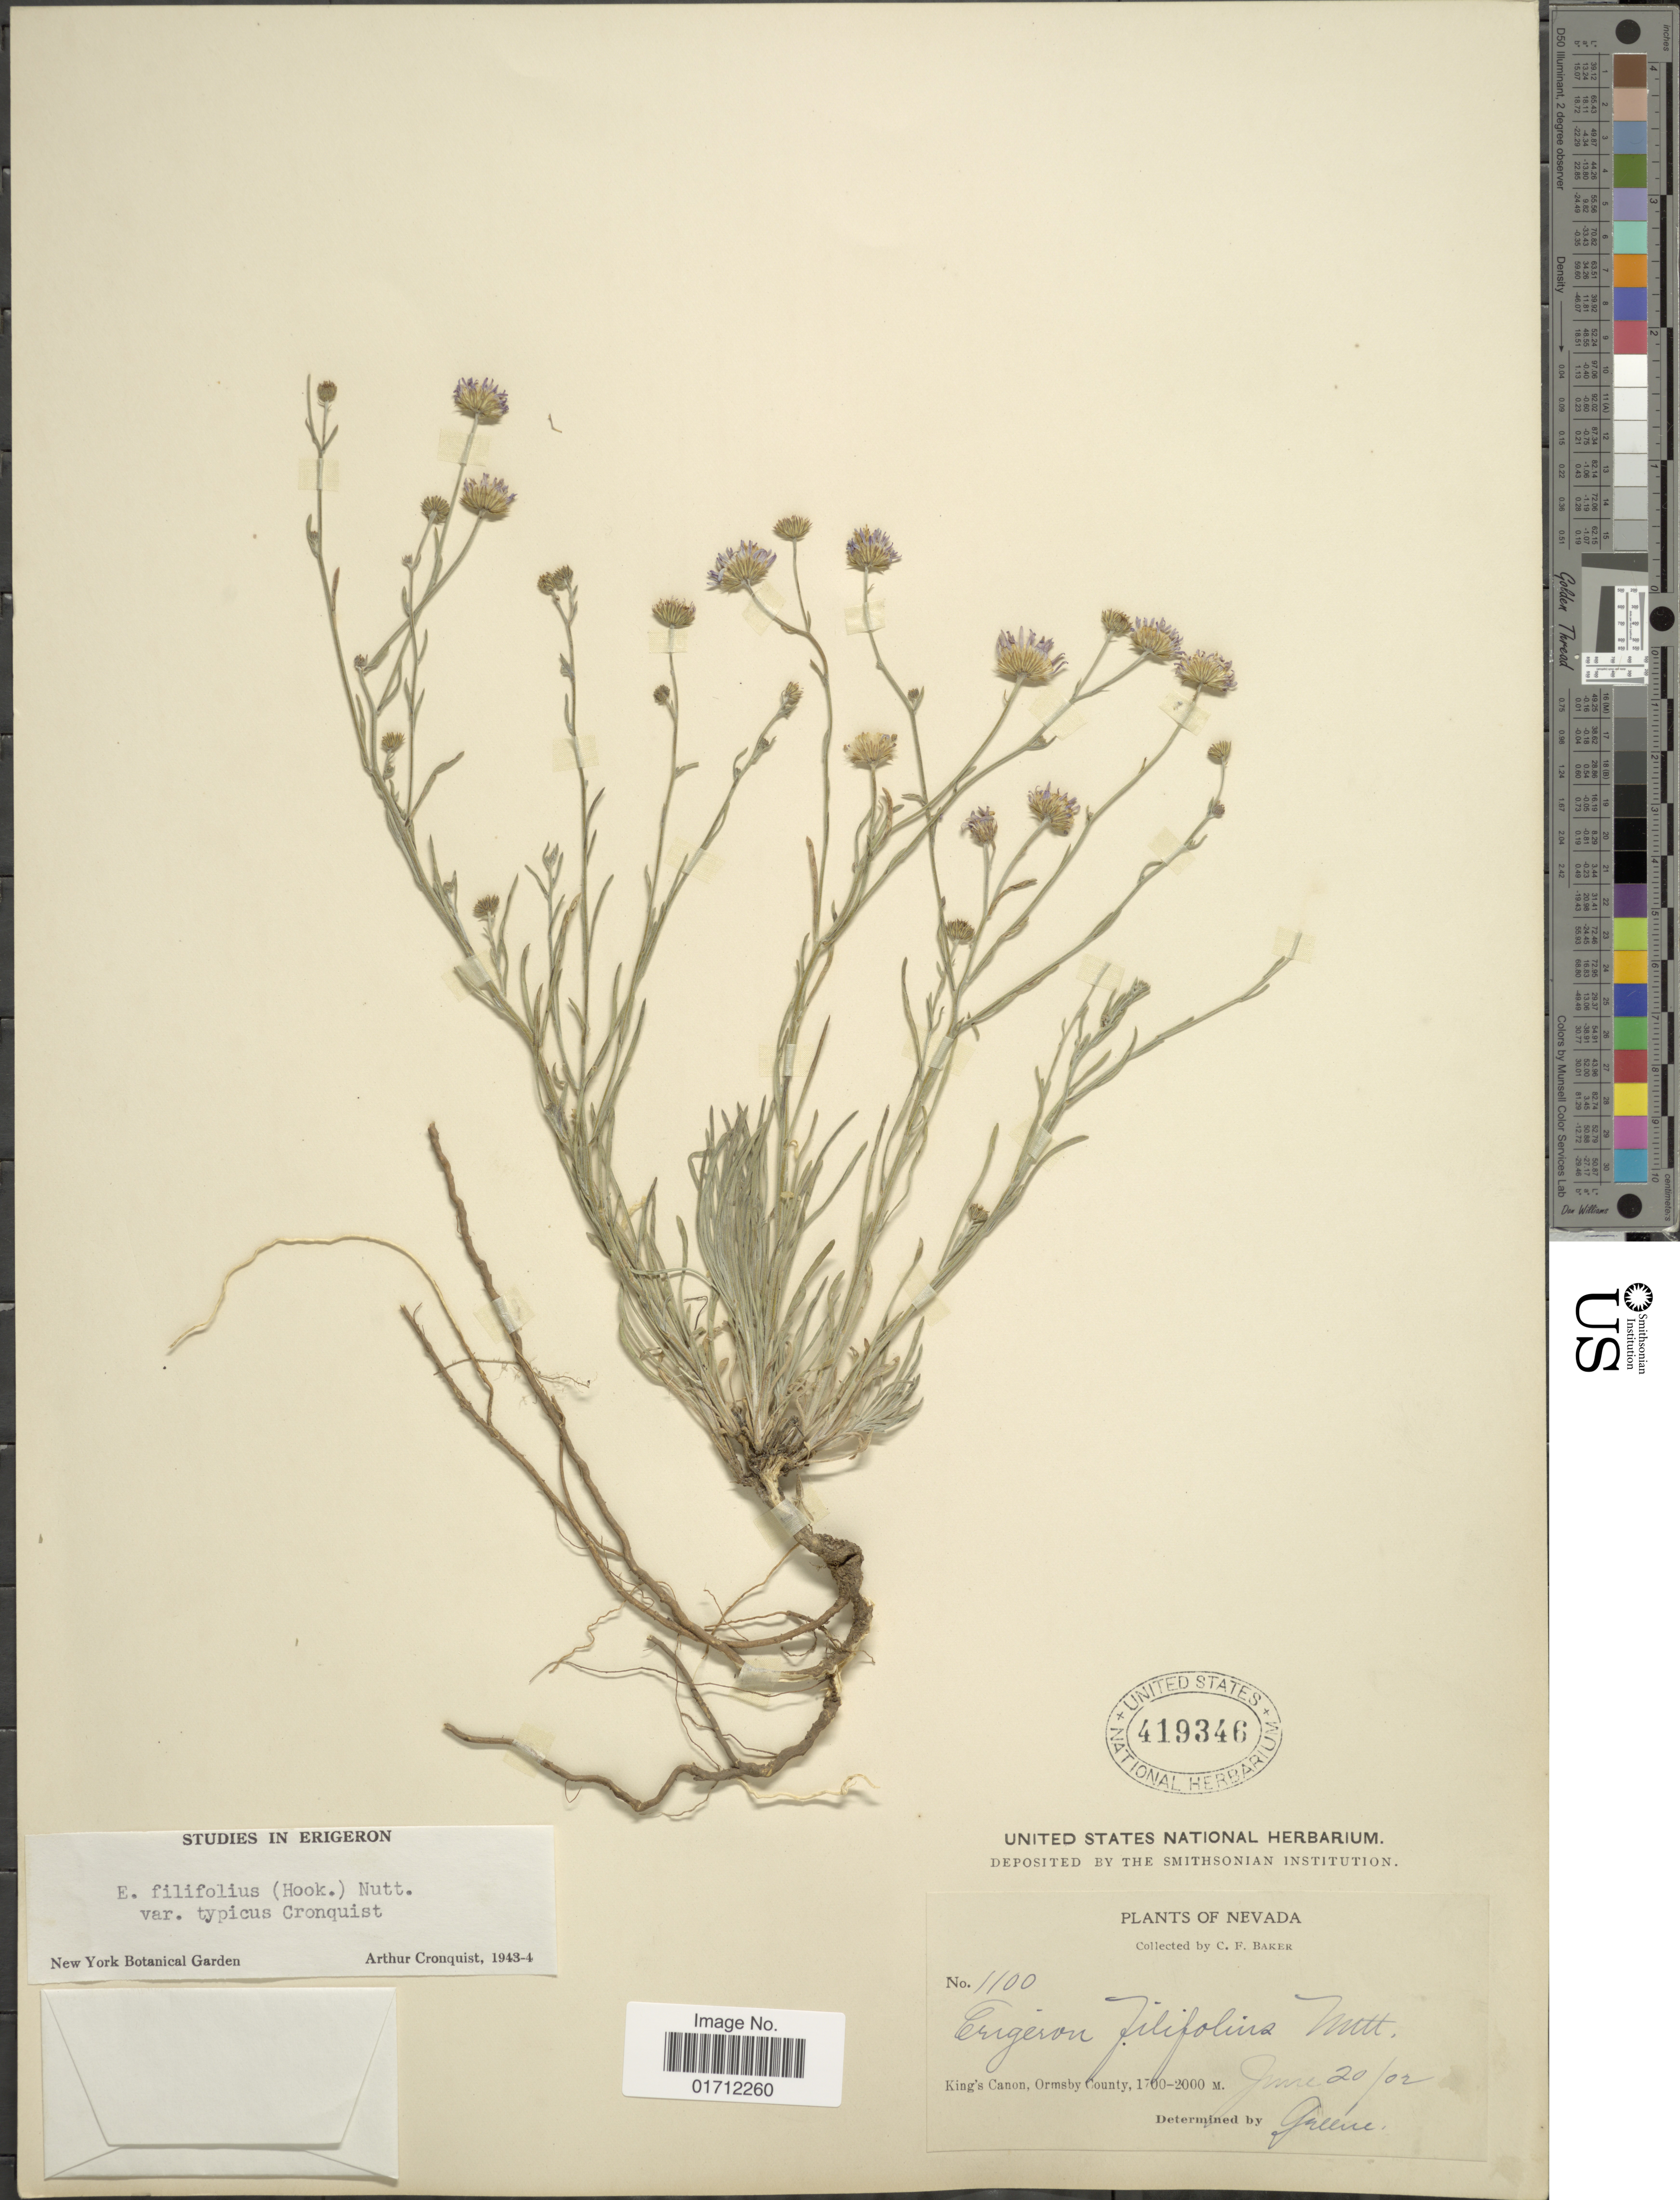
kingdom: Plantae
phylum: Tracheophyta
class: Magnoliopsida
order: Asterales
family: Asteraceae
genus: Erigeron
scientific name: Erigeron filifolius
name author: (Hook.) Nutt.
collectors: C. F. Baker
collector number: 1100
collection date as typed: Transcribed d/m/y: 20/6/2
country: United States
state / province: Nevada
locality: King's Canon, Ormsby County.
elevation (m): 1700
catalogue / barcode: US 419346